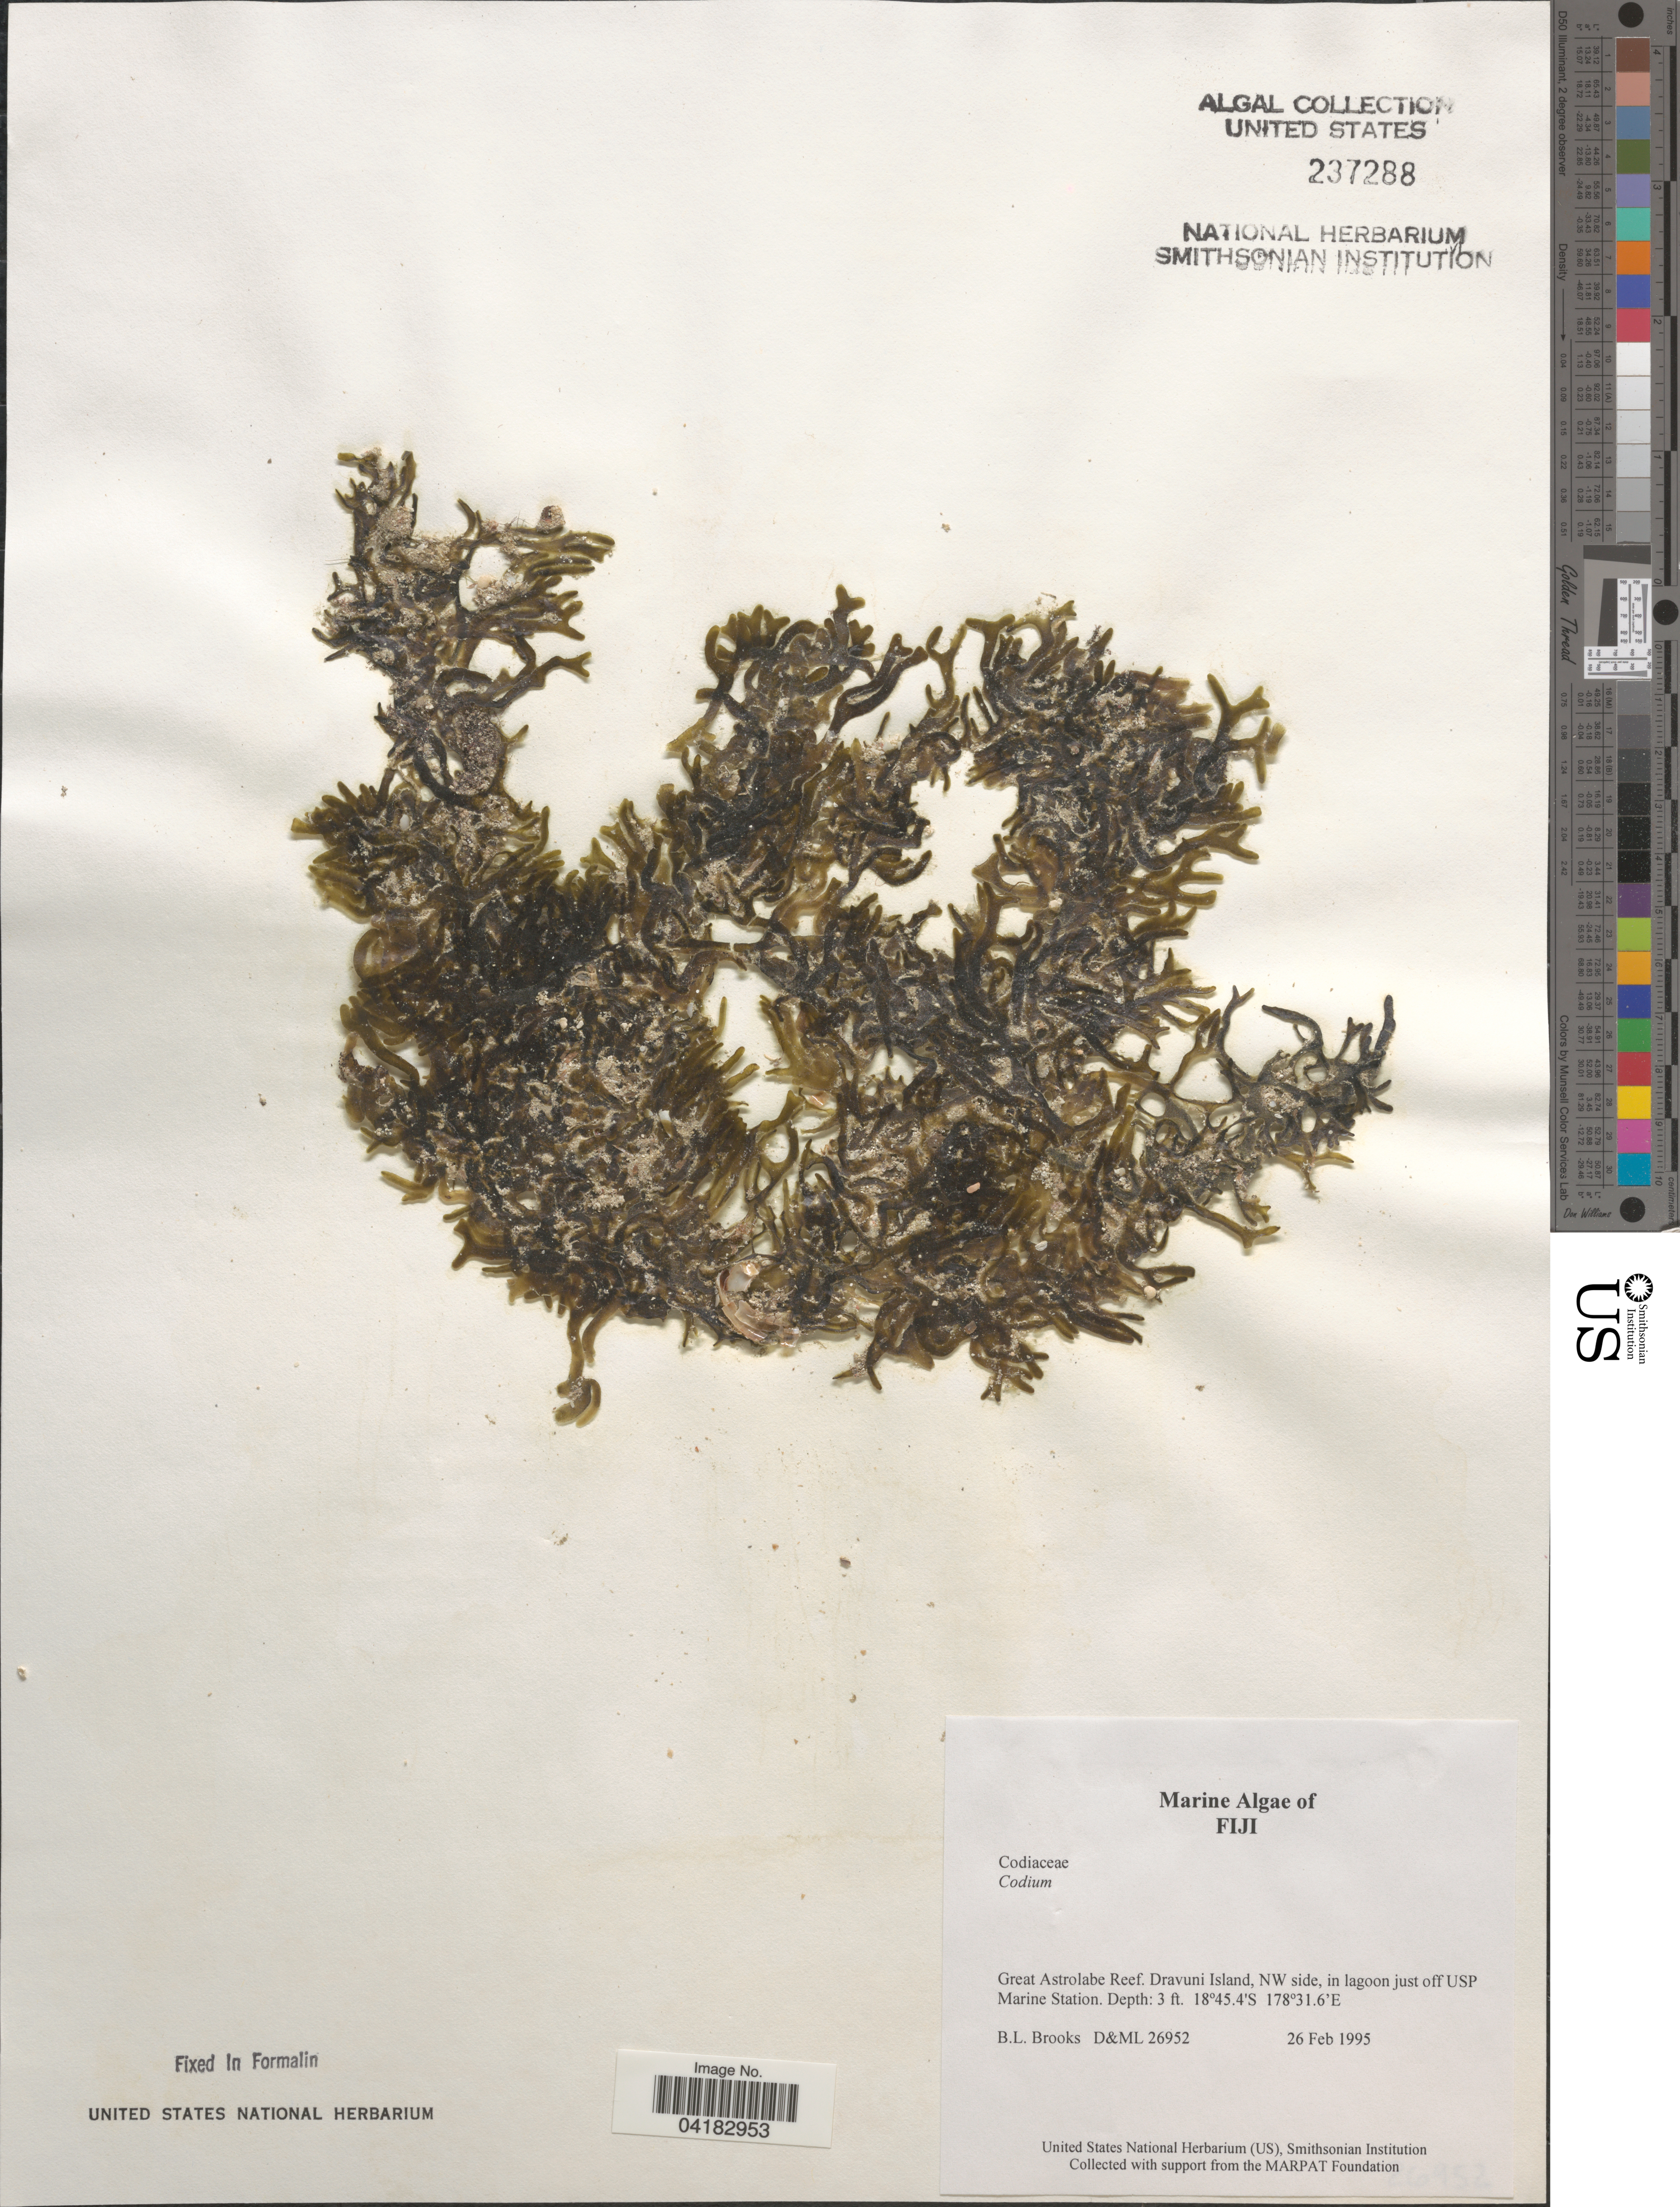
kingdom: Plantae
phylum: Chlorophyta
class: Ulvophyceae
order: Bryopsidales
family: Codiaceae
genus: Codium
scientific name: Codium sp.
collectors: B. Brooks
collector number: D&ML26952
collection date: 1995-02-26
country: Fiji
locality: Great Astrolabe Reef. Dravuni Island, NW side, in lagoon just off USP Marine Station.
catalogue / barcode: US 237288